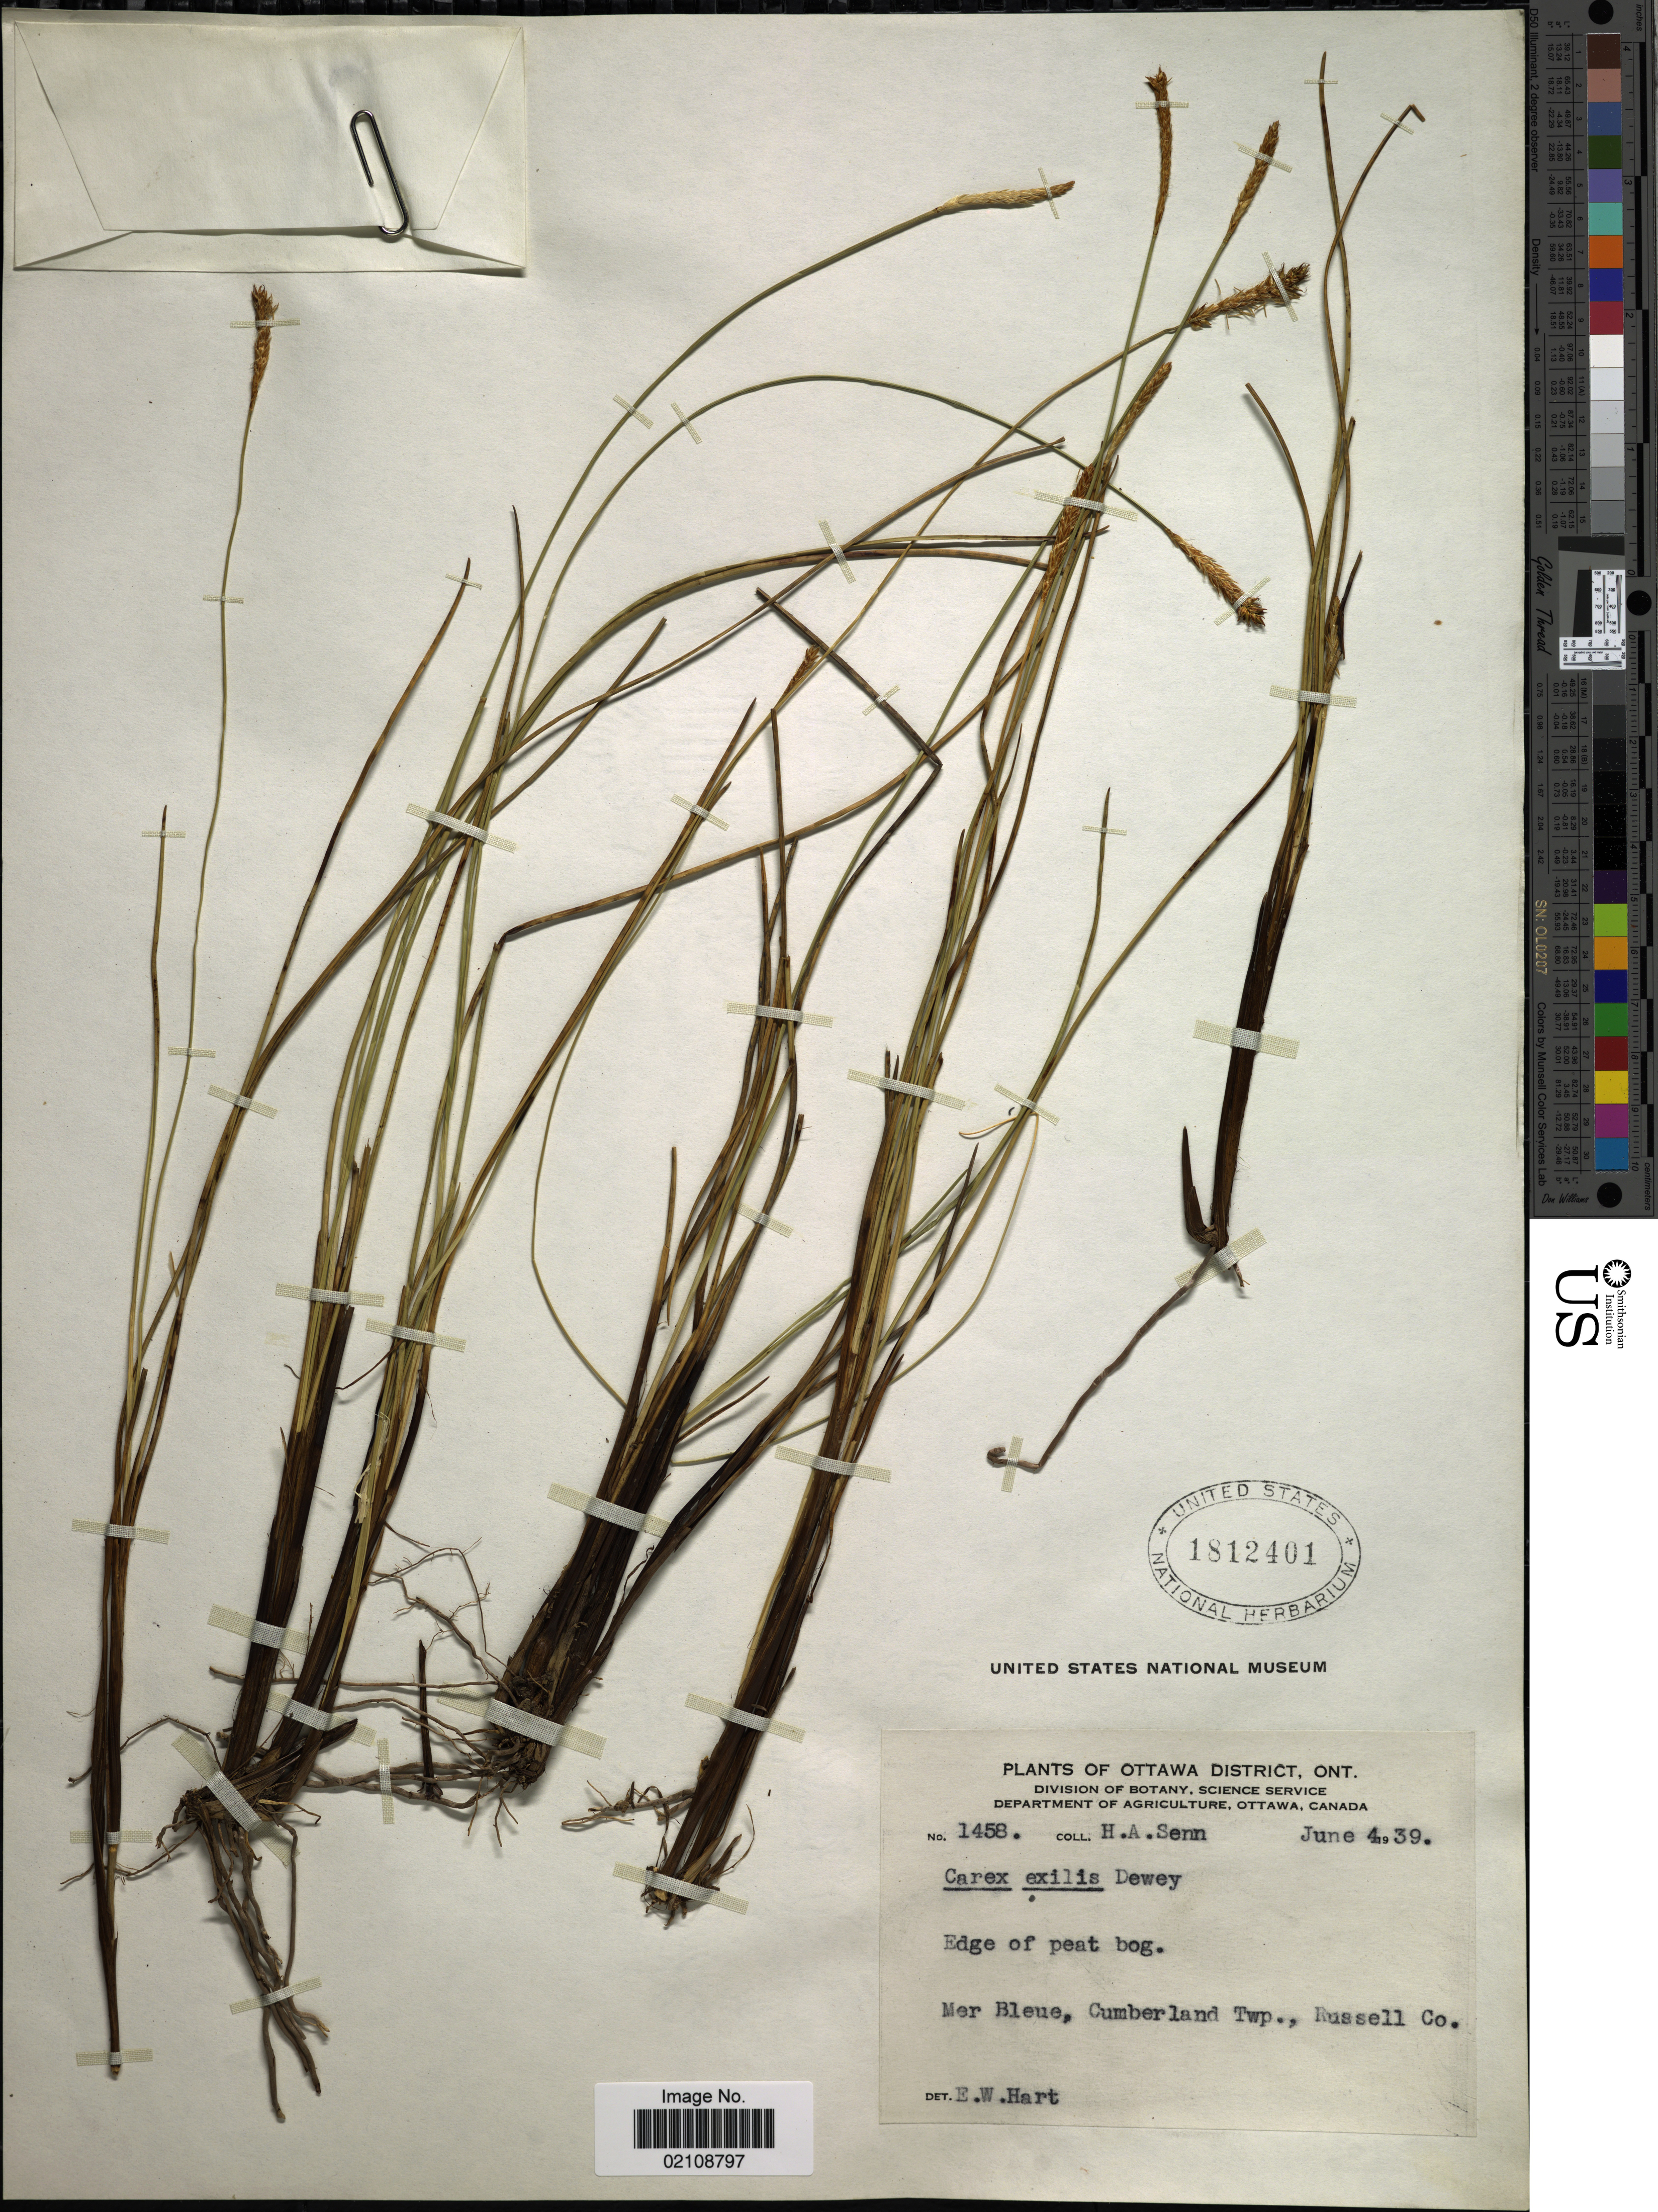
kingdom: Plantae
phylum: Tracheophyta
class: Liliopsida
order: Poales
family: Cyperaceae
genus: Carex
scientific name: Carex exilis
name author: Dewey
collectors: H. Senn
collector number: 1458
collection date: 1939-06-04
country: Canada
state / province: Ontario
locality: Ottawa District, edge of peat bog, Mer Bleue, Cumberland Twp., Russell Co.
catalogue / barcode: US 1812401